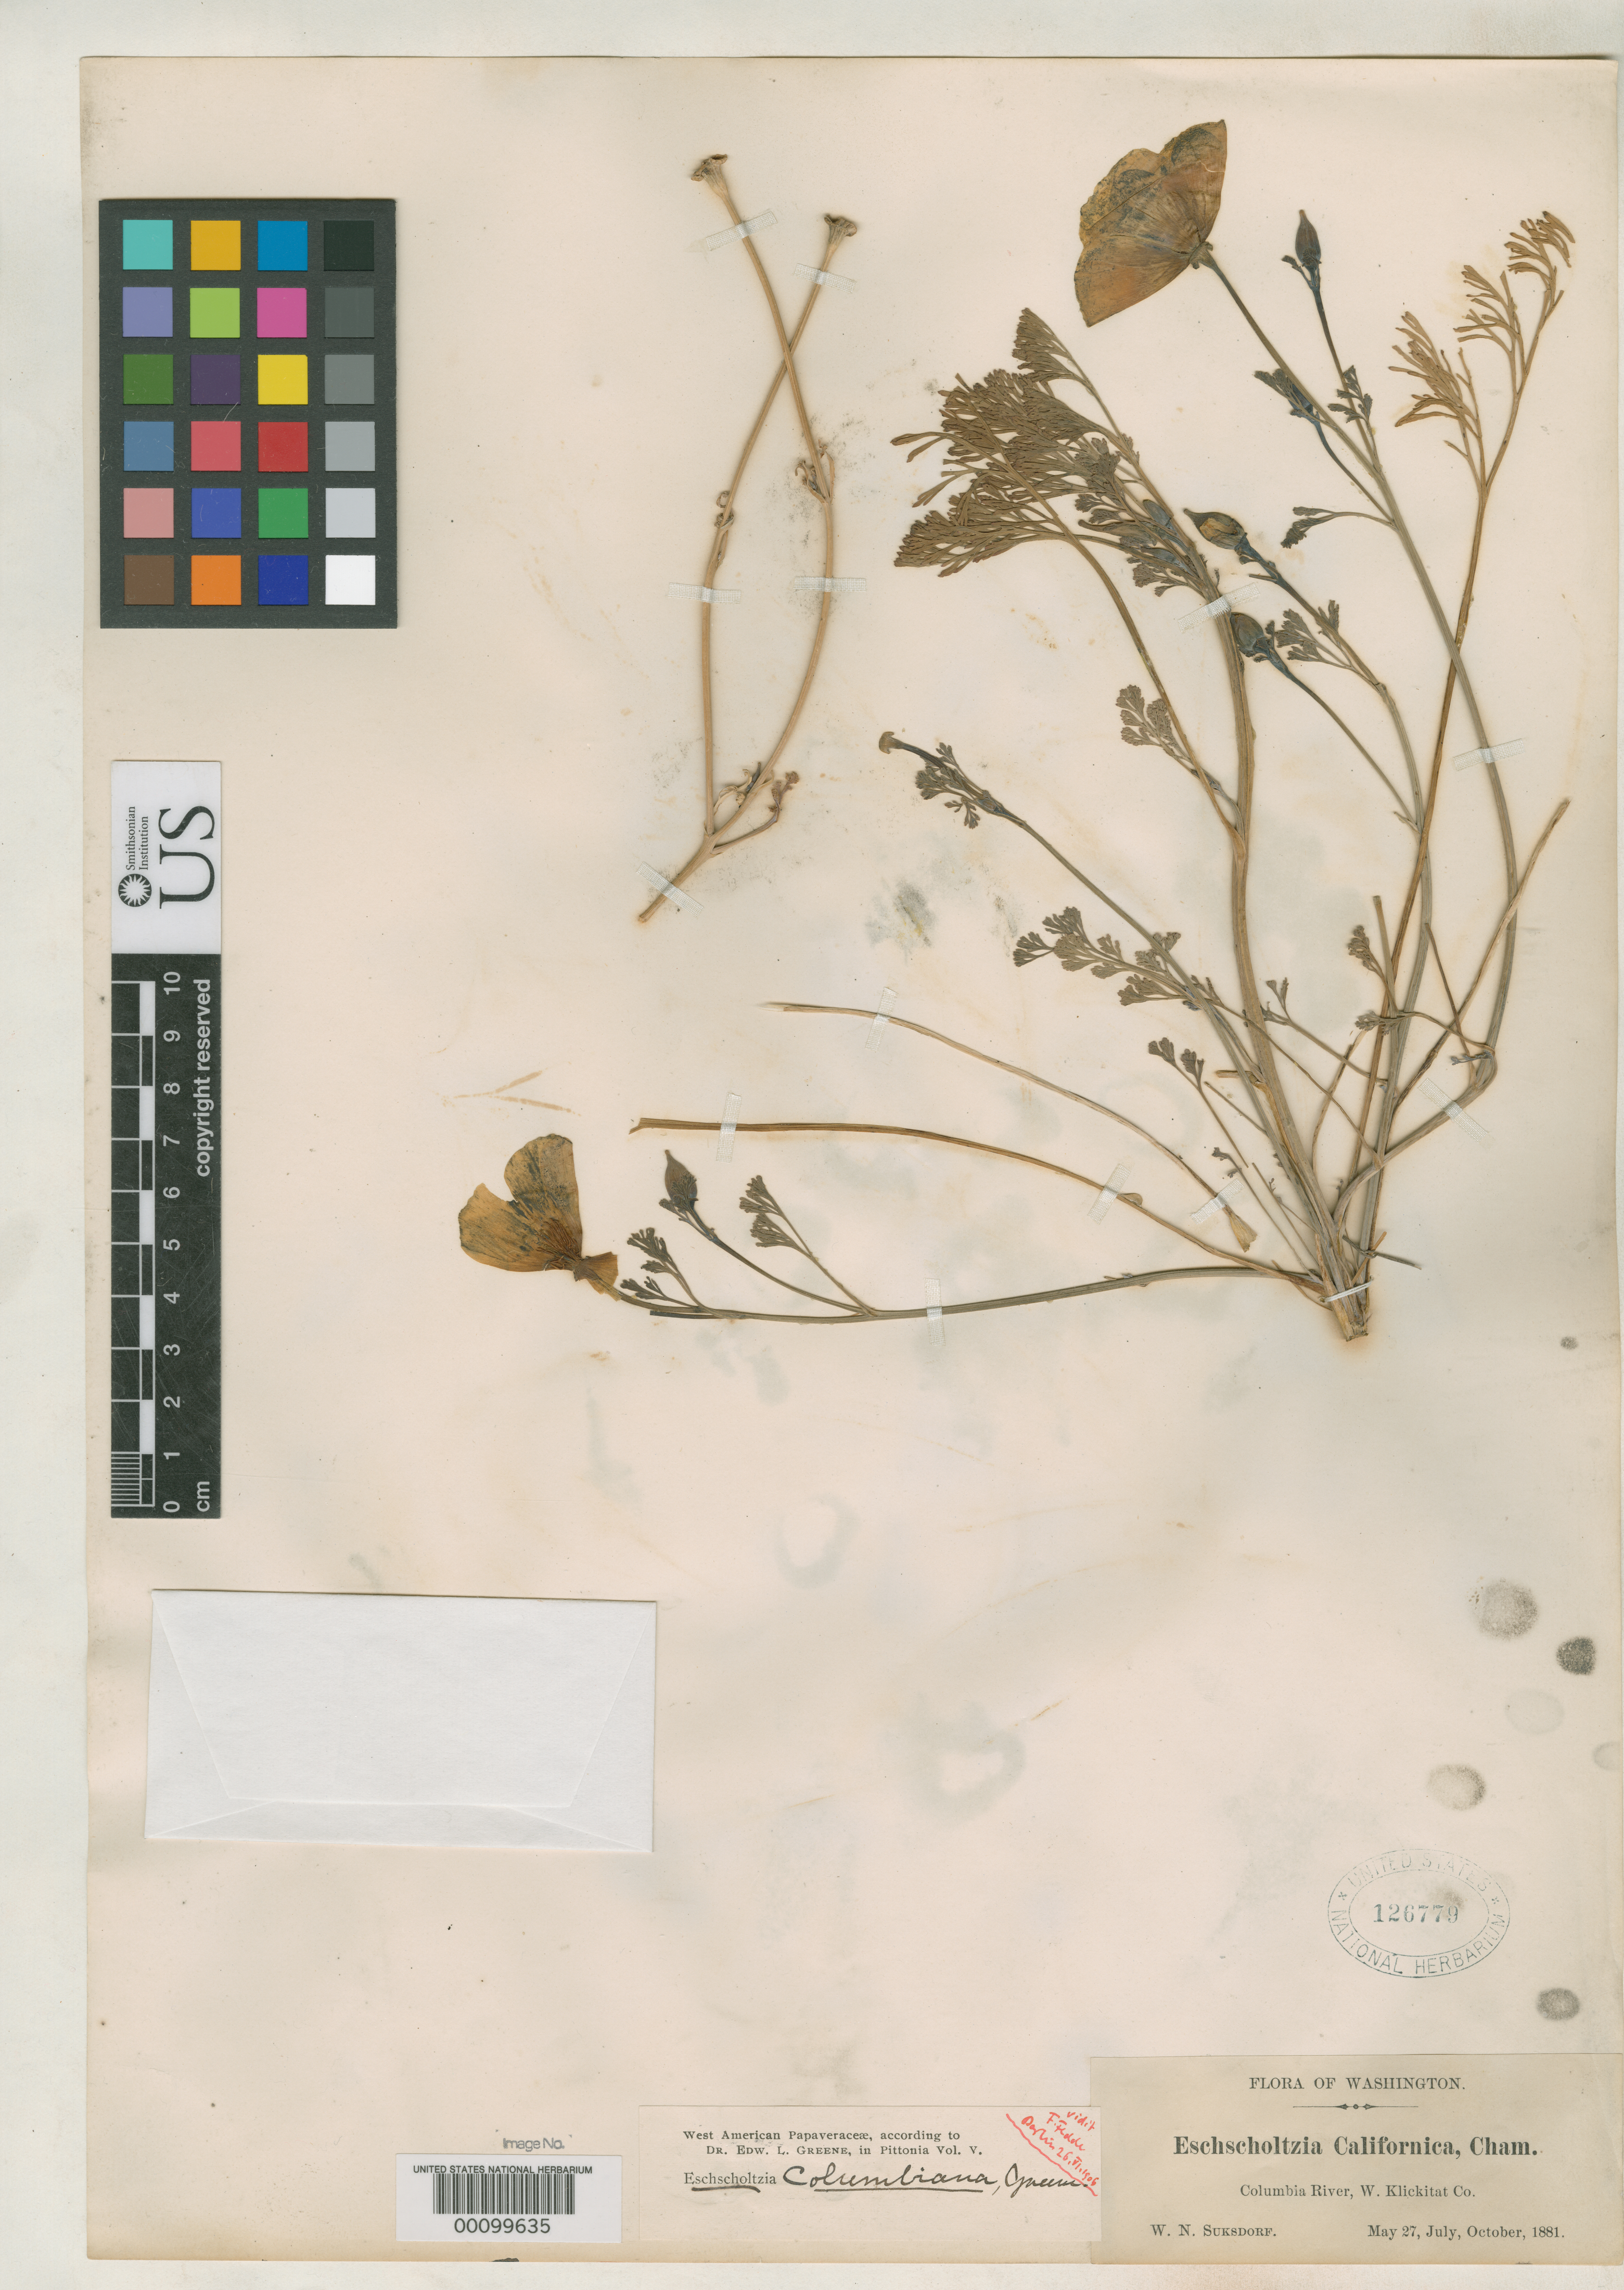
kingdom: Plantae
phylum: Tracheophyta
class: Magnoliopsida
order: Ranunculales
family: Papaveraceae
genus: Eschscholzia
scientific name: Eschscholzia columbiana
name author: Greene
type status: Isotype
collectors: W. N. Suksdorf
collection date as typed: May 27, July, October, 1881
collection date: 1881-05/1881-10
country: United States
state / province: Washington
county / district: Klickitat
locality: Columbia River, Klickitat Co.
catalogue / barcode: US 126779